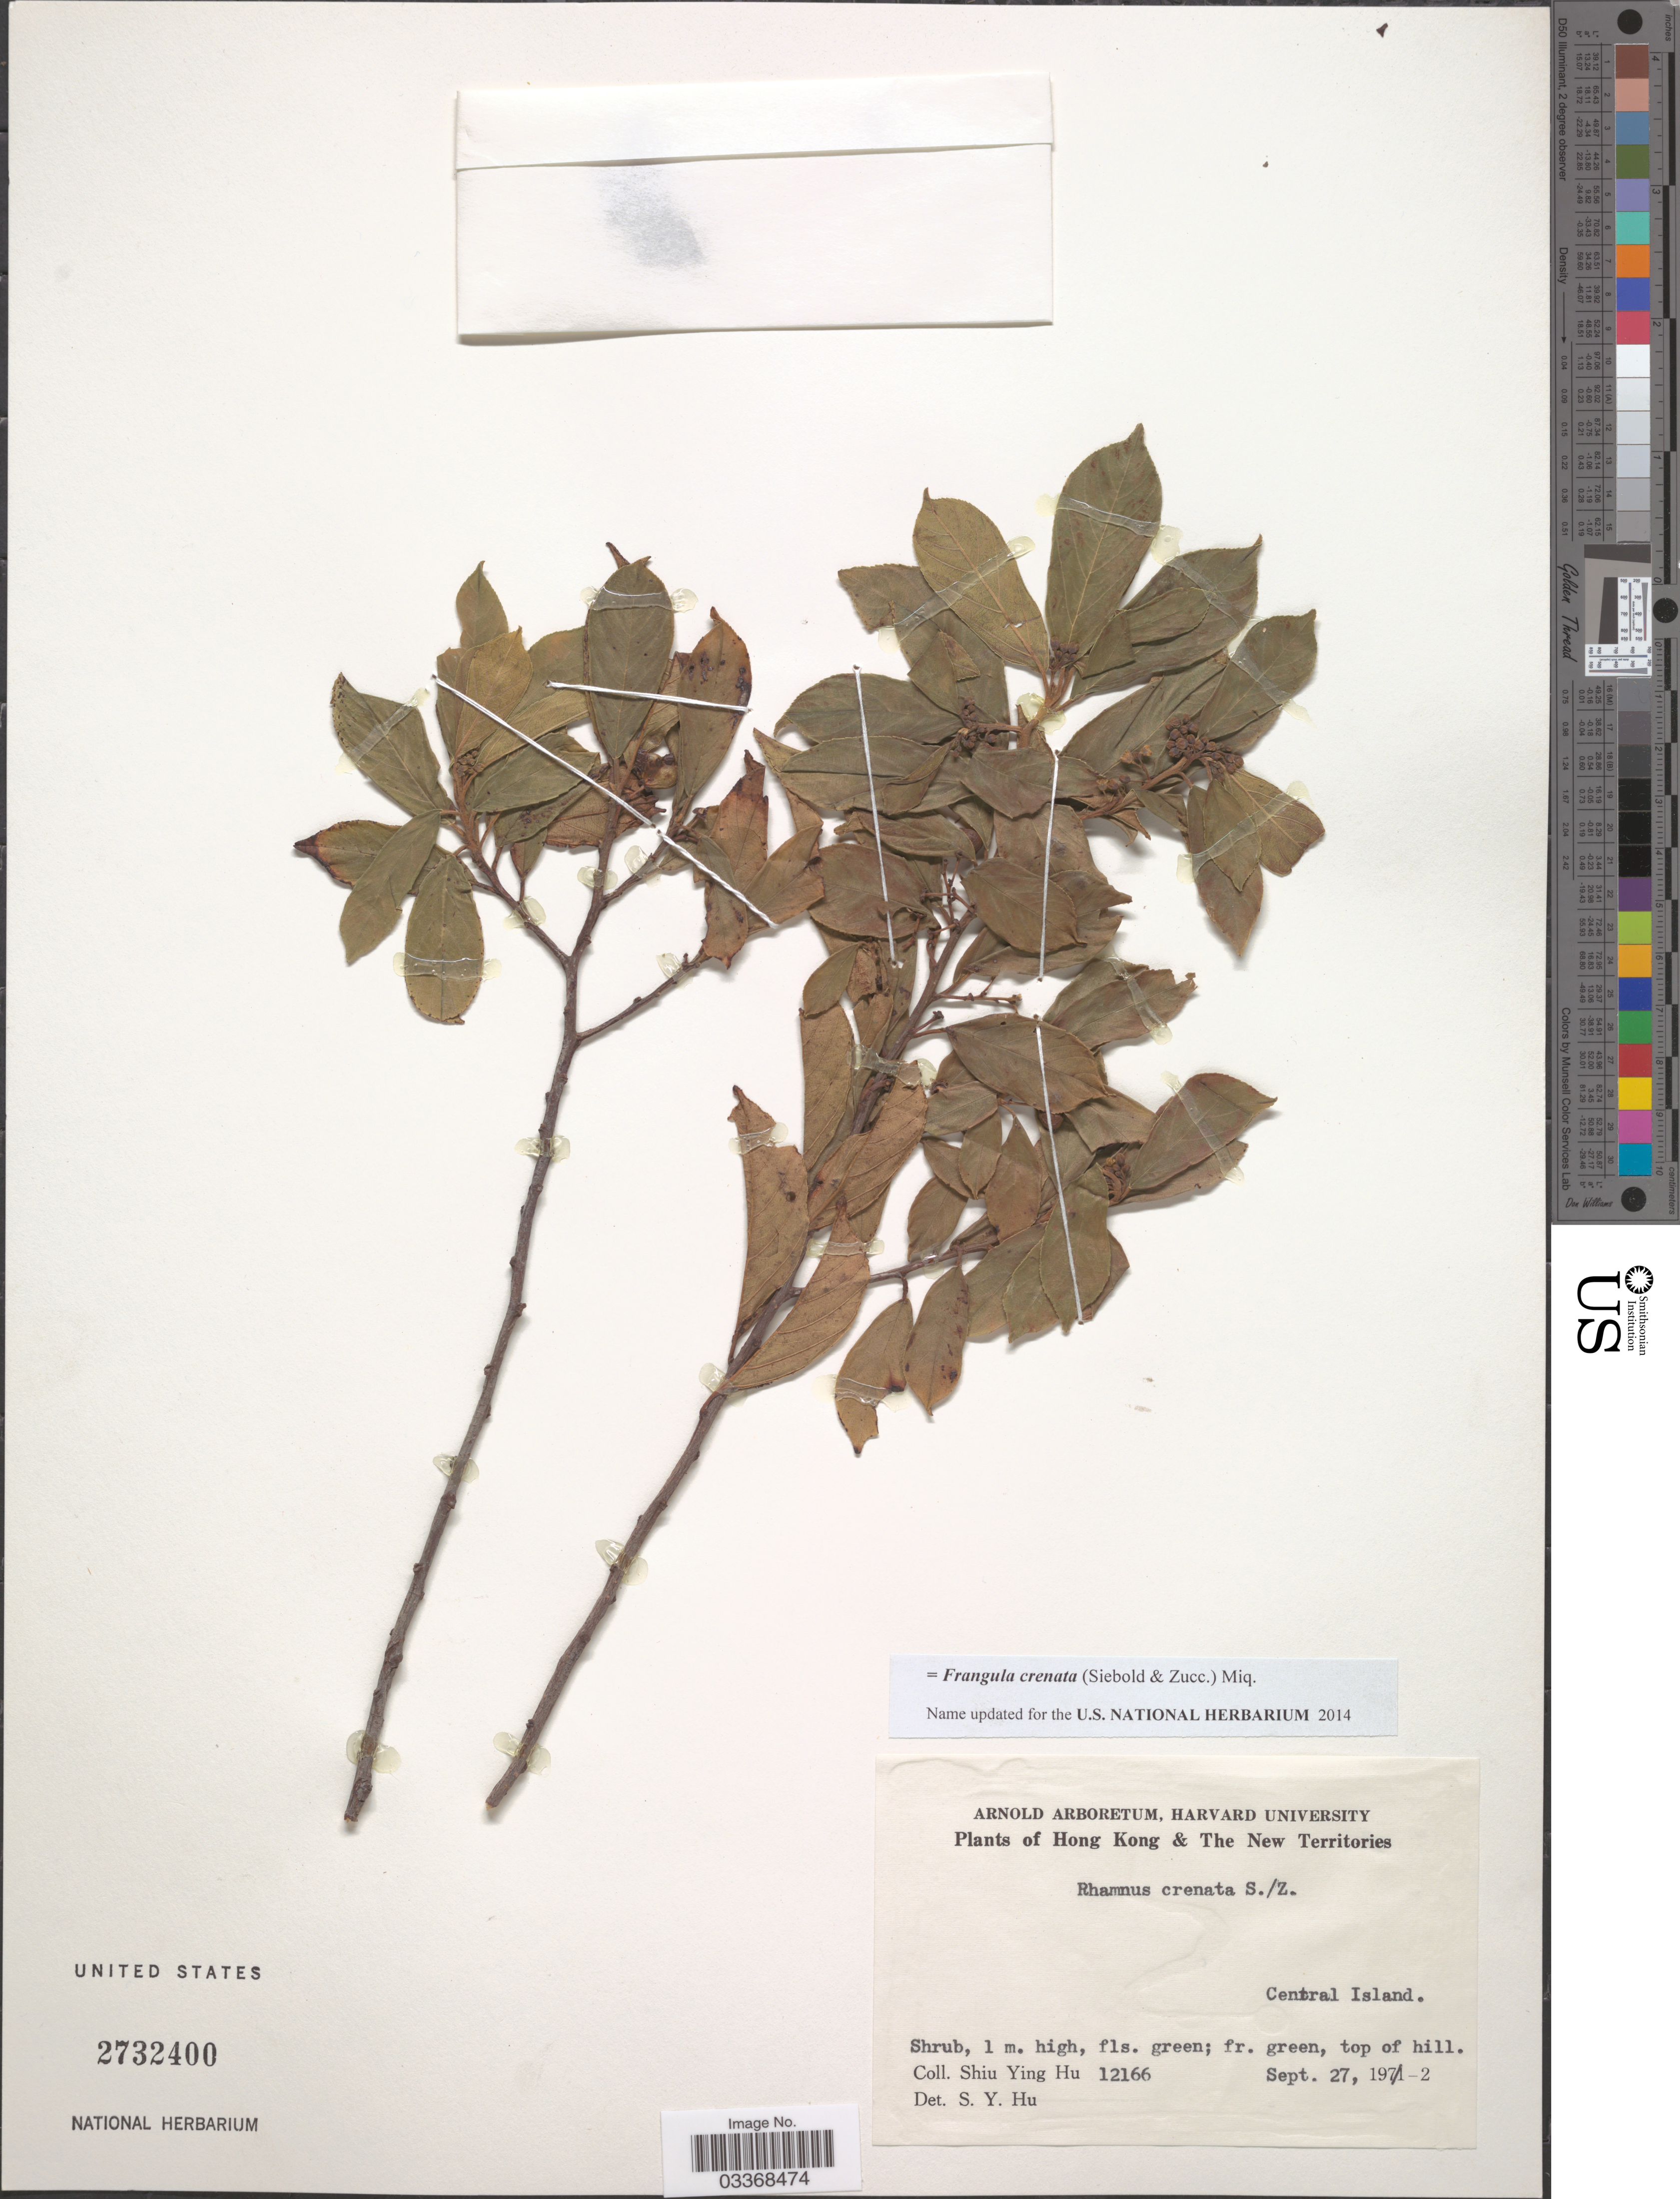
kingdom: Plantae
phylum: Tracheophyta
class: Magnoliopsida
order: Rosales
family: Rhamnaceae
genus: Frangula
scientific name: Frangula crenata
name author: (Siebold & Zucc.) Miq.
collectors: S. Y. Hu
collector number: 12166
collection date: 1972-09-27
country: China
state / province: Hong Kong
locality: Hong Kong & The New Territories. Central Island.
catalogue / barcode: US 2732400